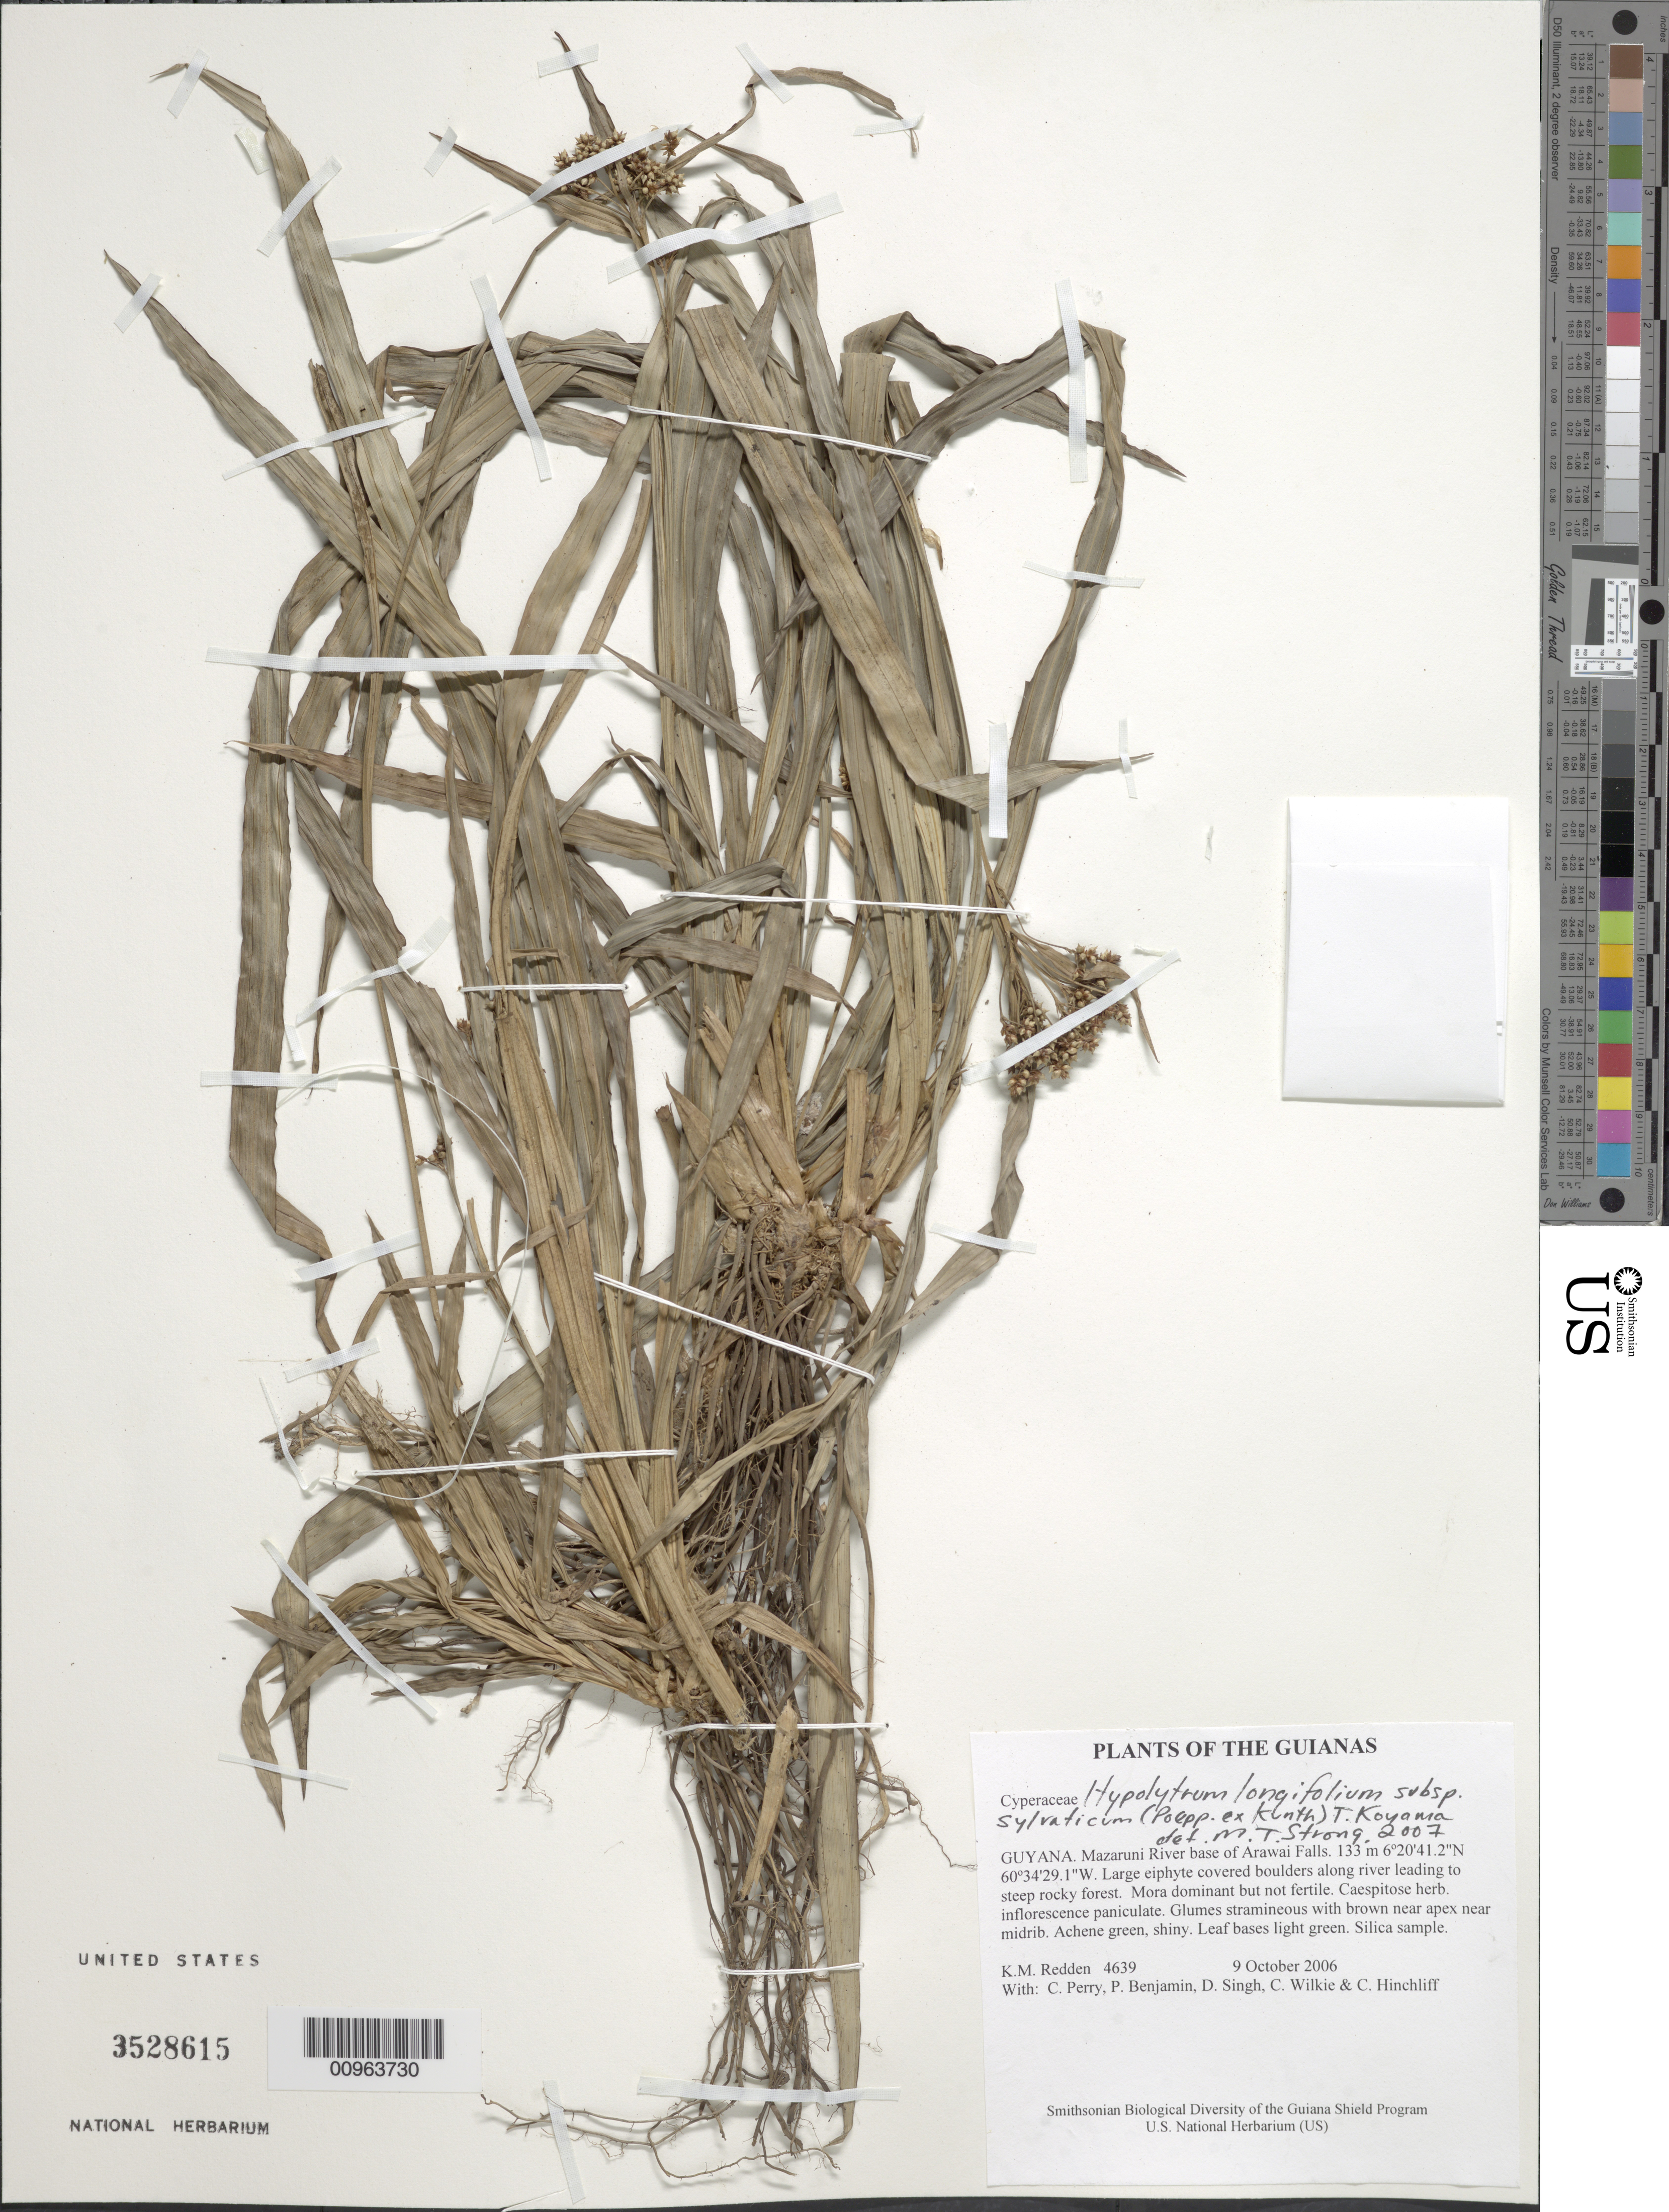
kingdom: Plantae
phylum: Tracheophyta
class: Liliopsida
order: Poales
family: Cyperaceae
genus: Hypolytrum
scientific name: Hypolytrum longifolium subsp. sylvaticum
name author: (Poepp. ex Kunth) T. Koyama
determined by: Strong, M. T., (US), Smithsonian Institution - National Museum of Natural History (UNITED STATES)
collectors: K. M. Redden, C. Perry, P. Benjamin, D. Singh, C. Wilkie & C. E. Hinchliff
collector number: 4639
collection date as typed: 9 October 2006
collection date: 2006-10-09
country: Guyana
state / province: Cuyuni-Mazaruni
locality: Mazaruni River base of Arawai Falls.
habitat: Large epiphyte covered boulders along river leading to steep rocky forest. Mora dominant but not fertile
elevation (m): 133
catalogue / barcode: US 3528615